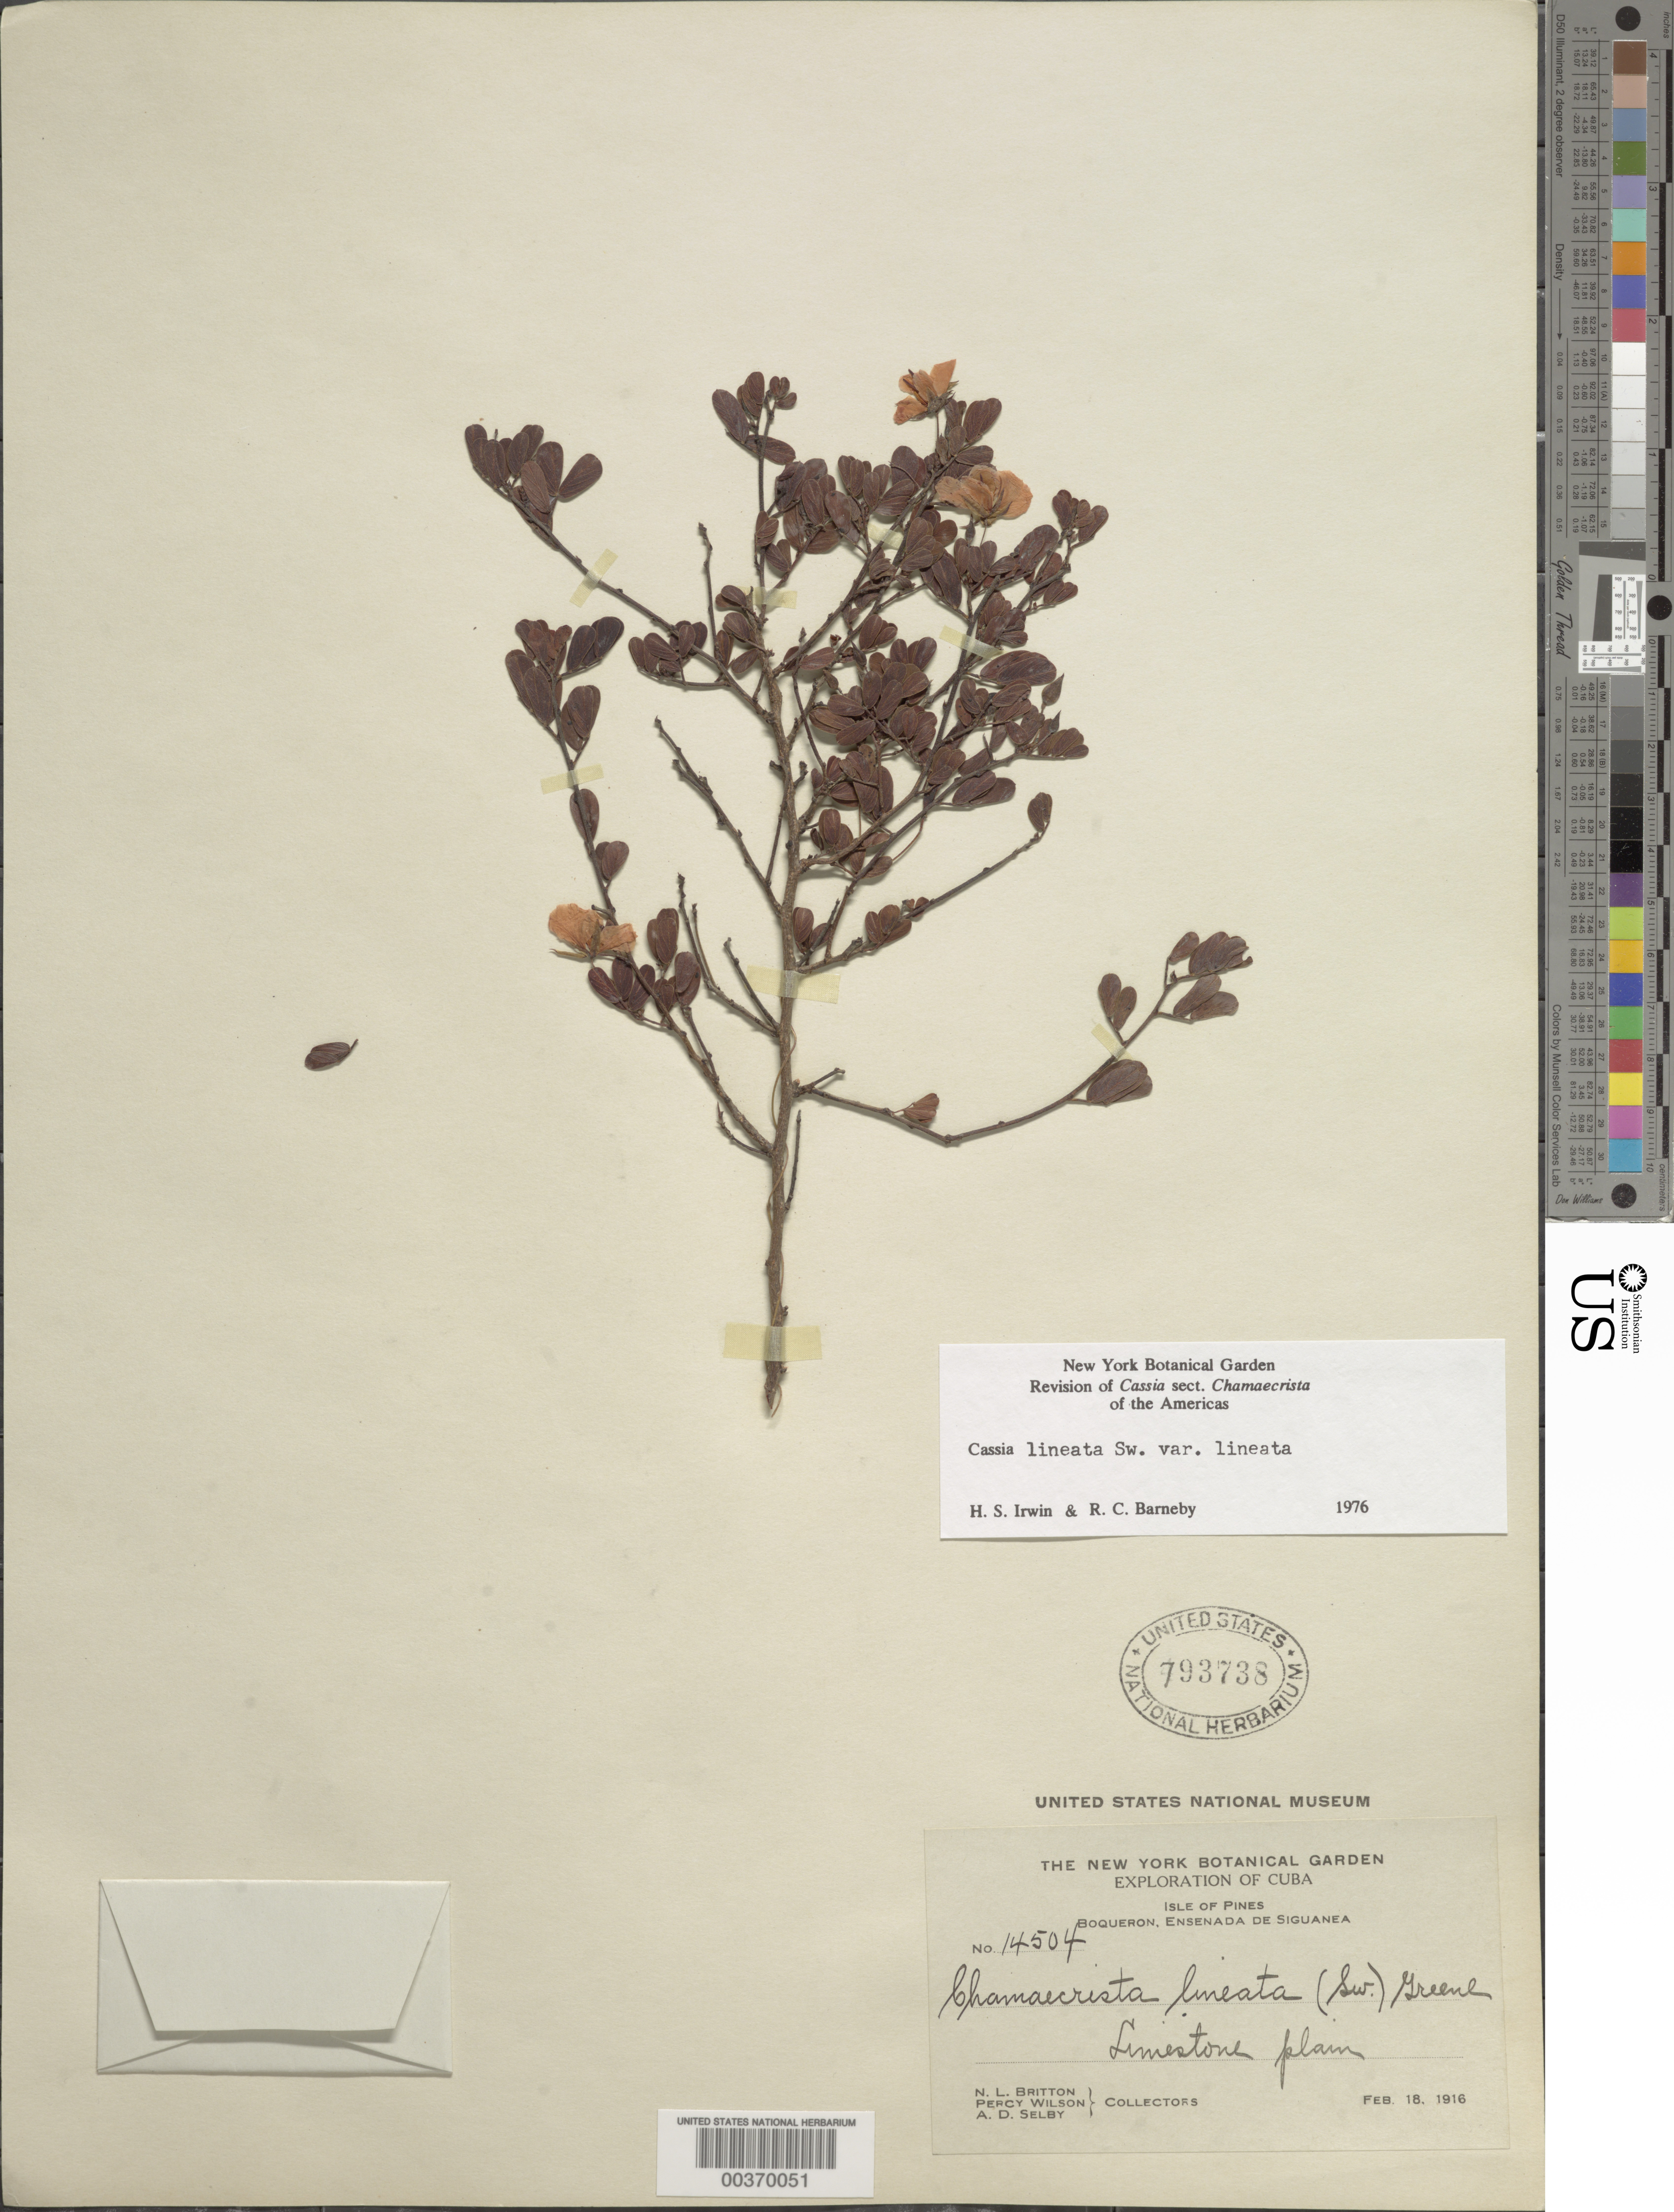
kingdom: Plantae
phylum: Tracheophyta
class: Magnoliopsida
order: Fabales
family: Fabaceae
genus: Chamaecrista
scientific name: Chamaecrista lineata var. lineata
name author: (Sw.) Greene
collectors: N. Britton, P. Wilson & A. Selby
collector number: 14504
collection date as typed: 18 Feb 1916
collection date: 1916-02-18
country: Cuba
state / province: Isla de La Juventud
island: Isla de La Juventud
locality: Boqueron, ensenada de siguanea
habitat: Limestone plain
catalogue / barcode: US 793738